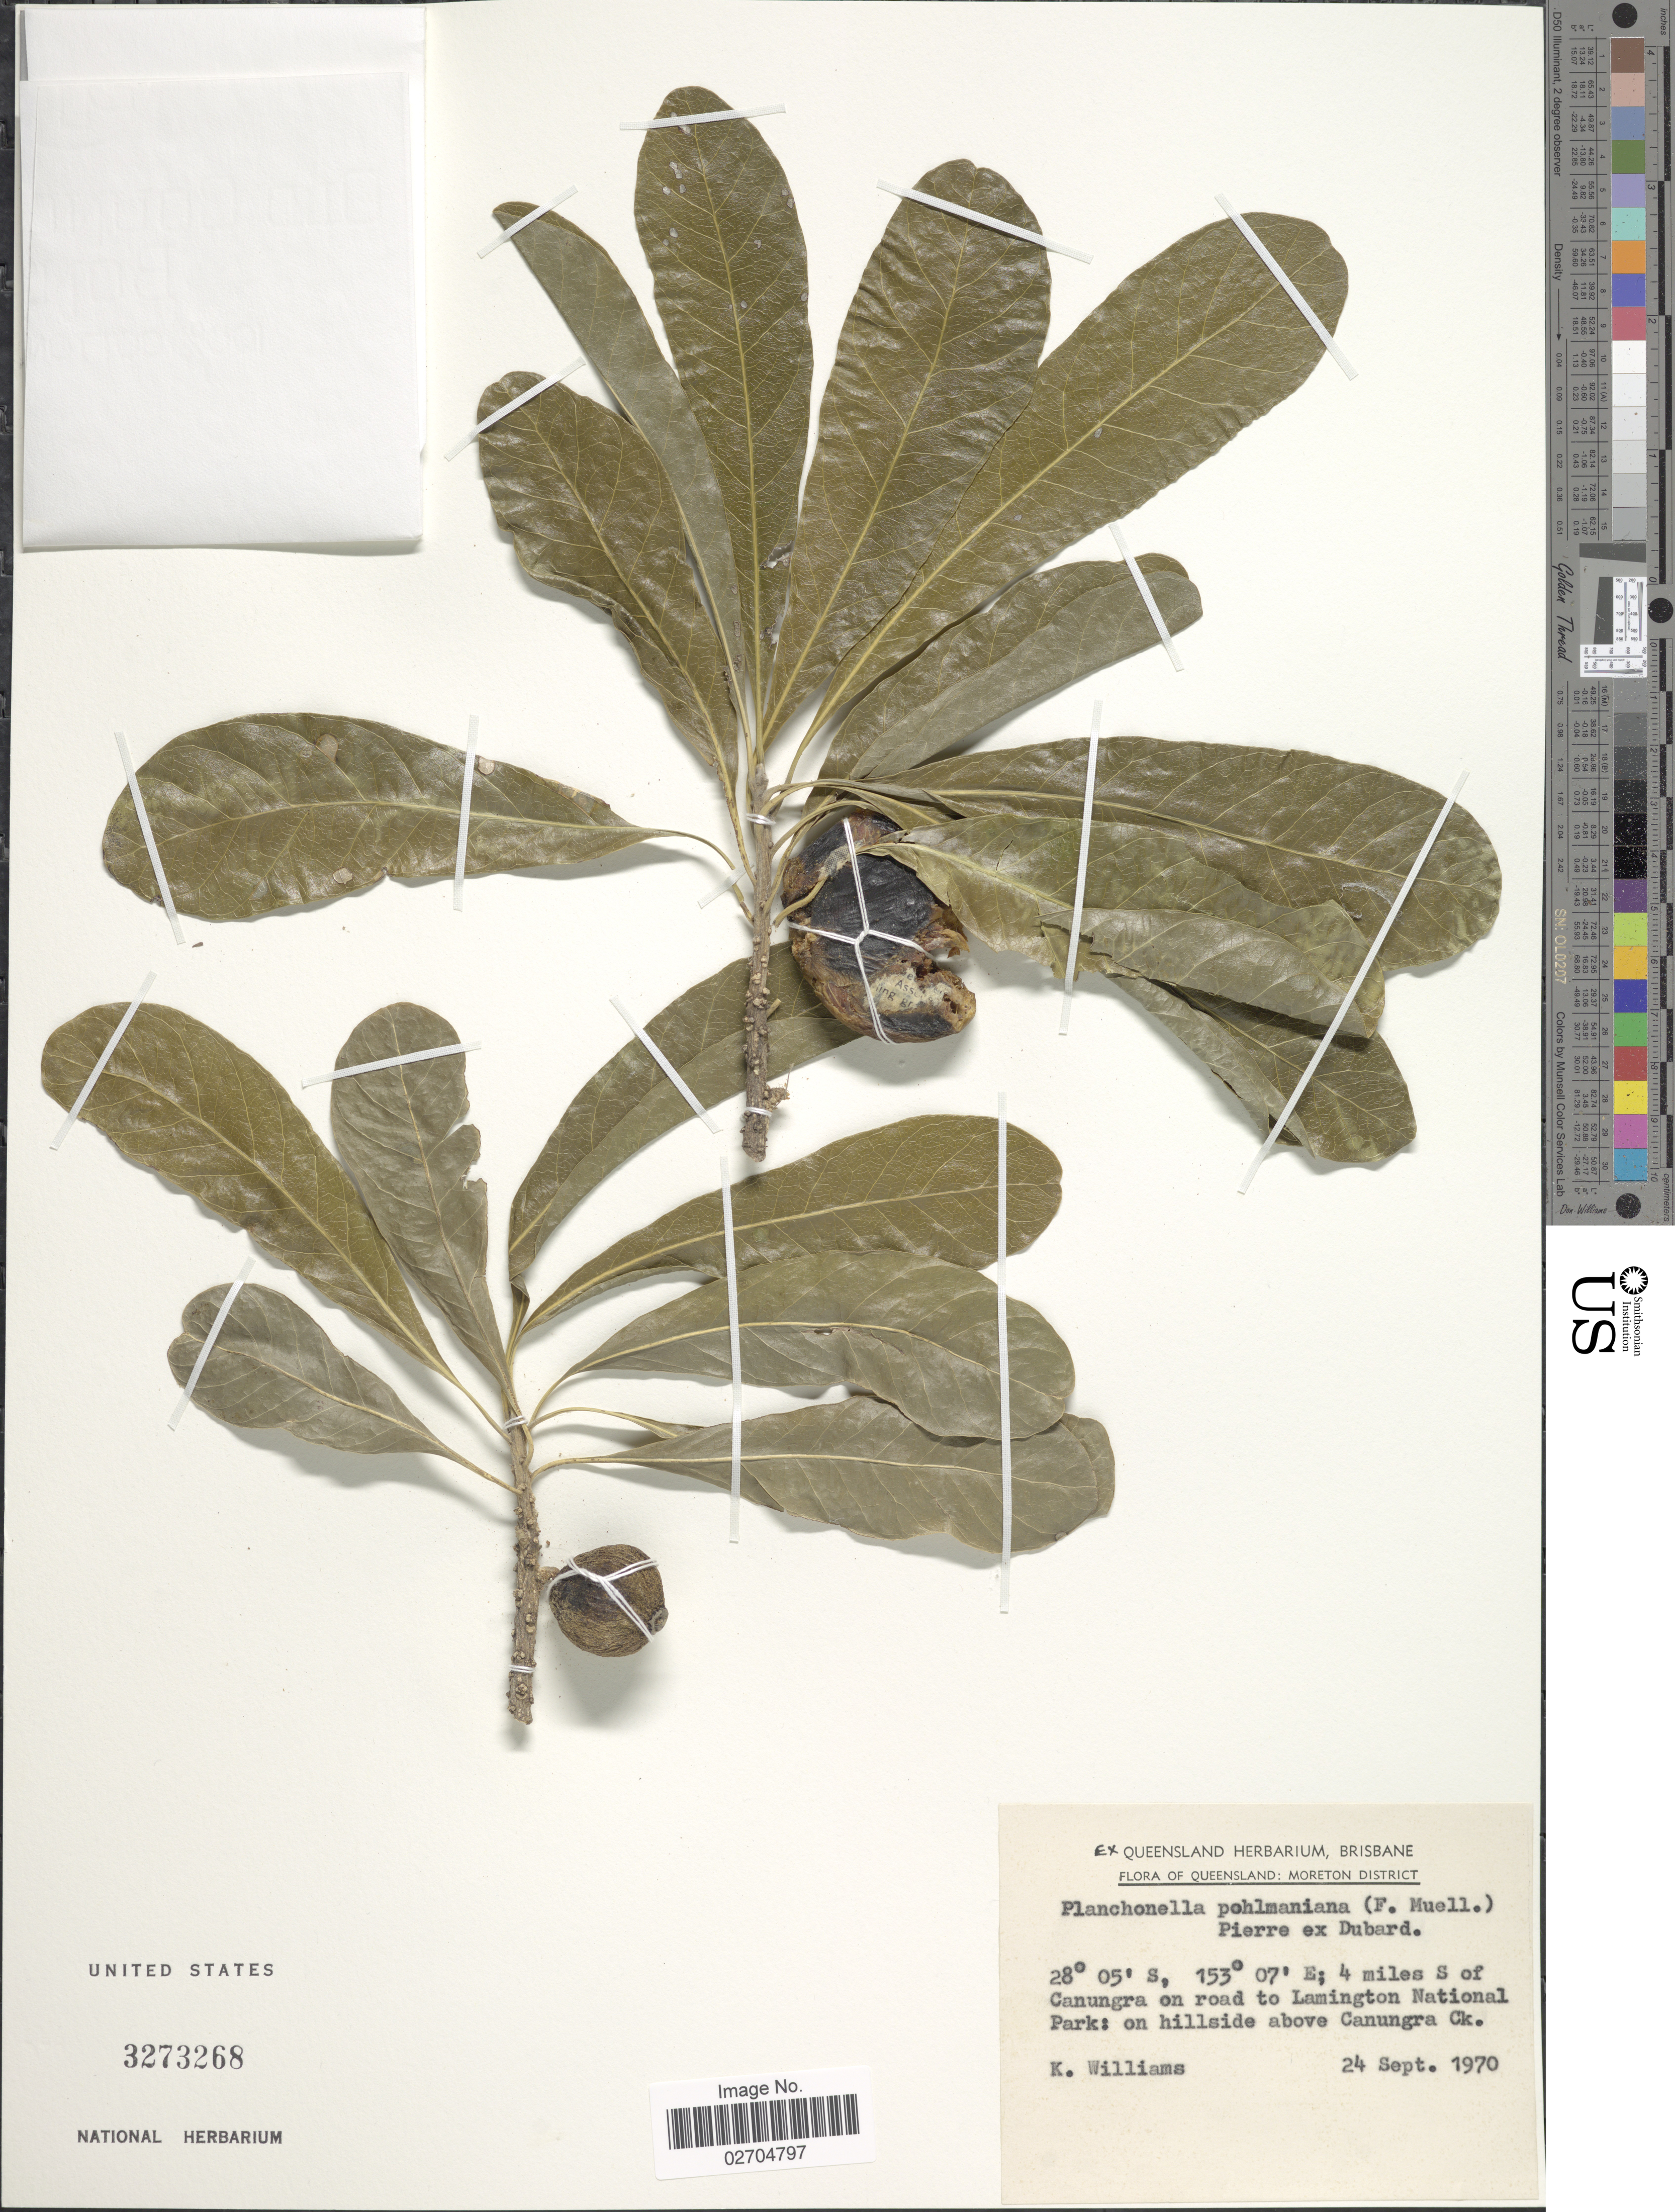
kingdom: Plantae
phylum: Tracheophyta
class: Magnoliopsida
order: Ericales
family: Sapotaceae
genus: Planchonella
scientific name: Planchonella pohlmaniana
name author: (F. Muell.) Pierre ex Dubard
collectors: K. Williams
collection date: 1970-09-24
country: Australia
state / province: Queensland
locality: Moreton District. 4 miles S of Canungra on road to Lamington National Park: on hillside above Canungar Ck.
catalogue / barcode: US 3273268